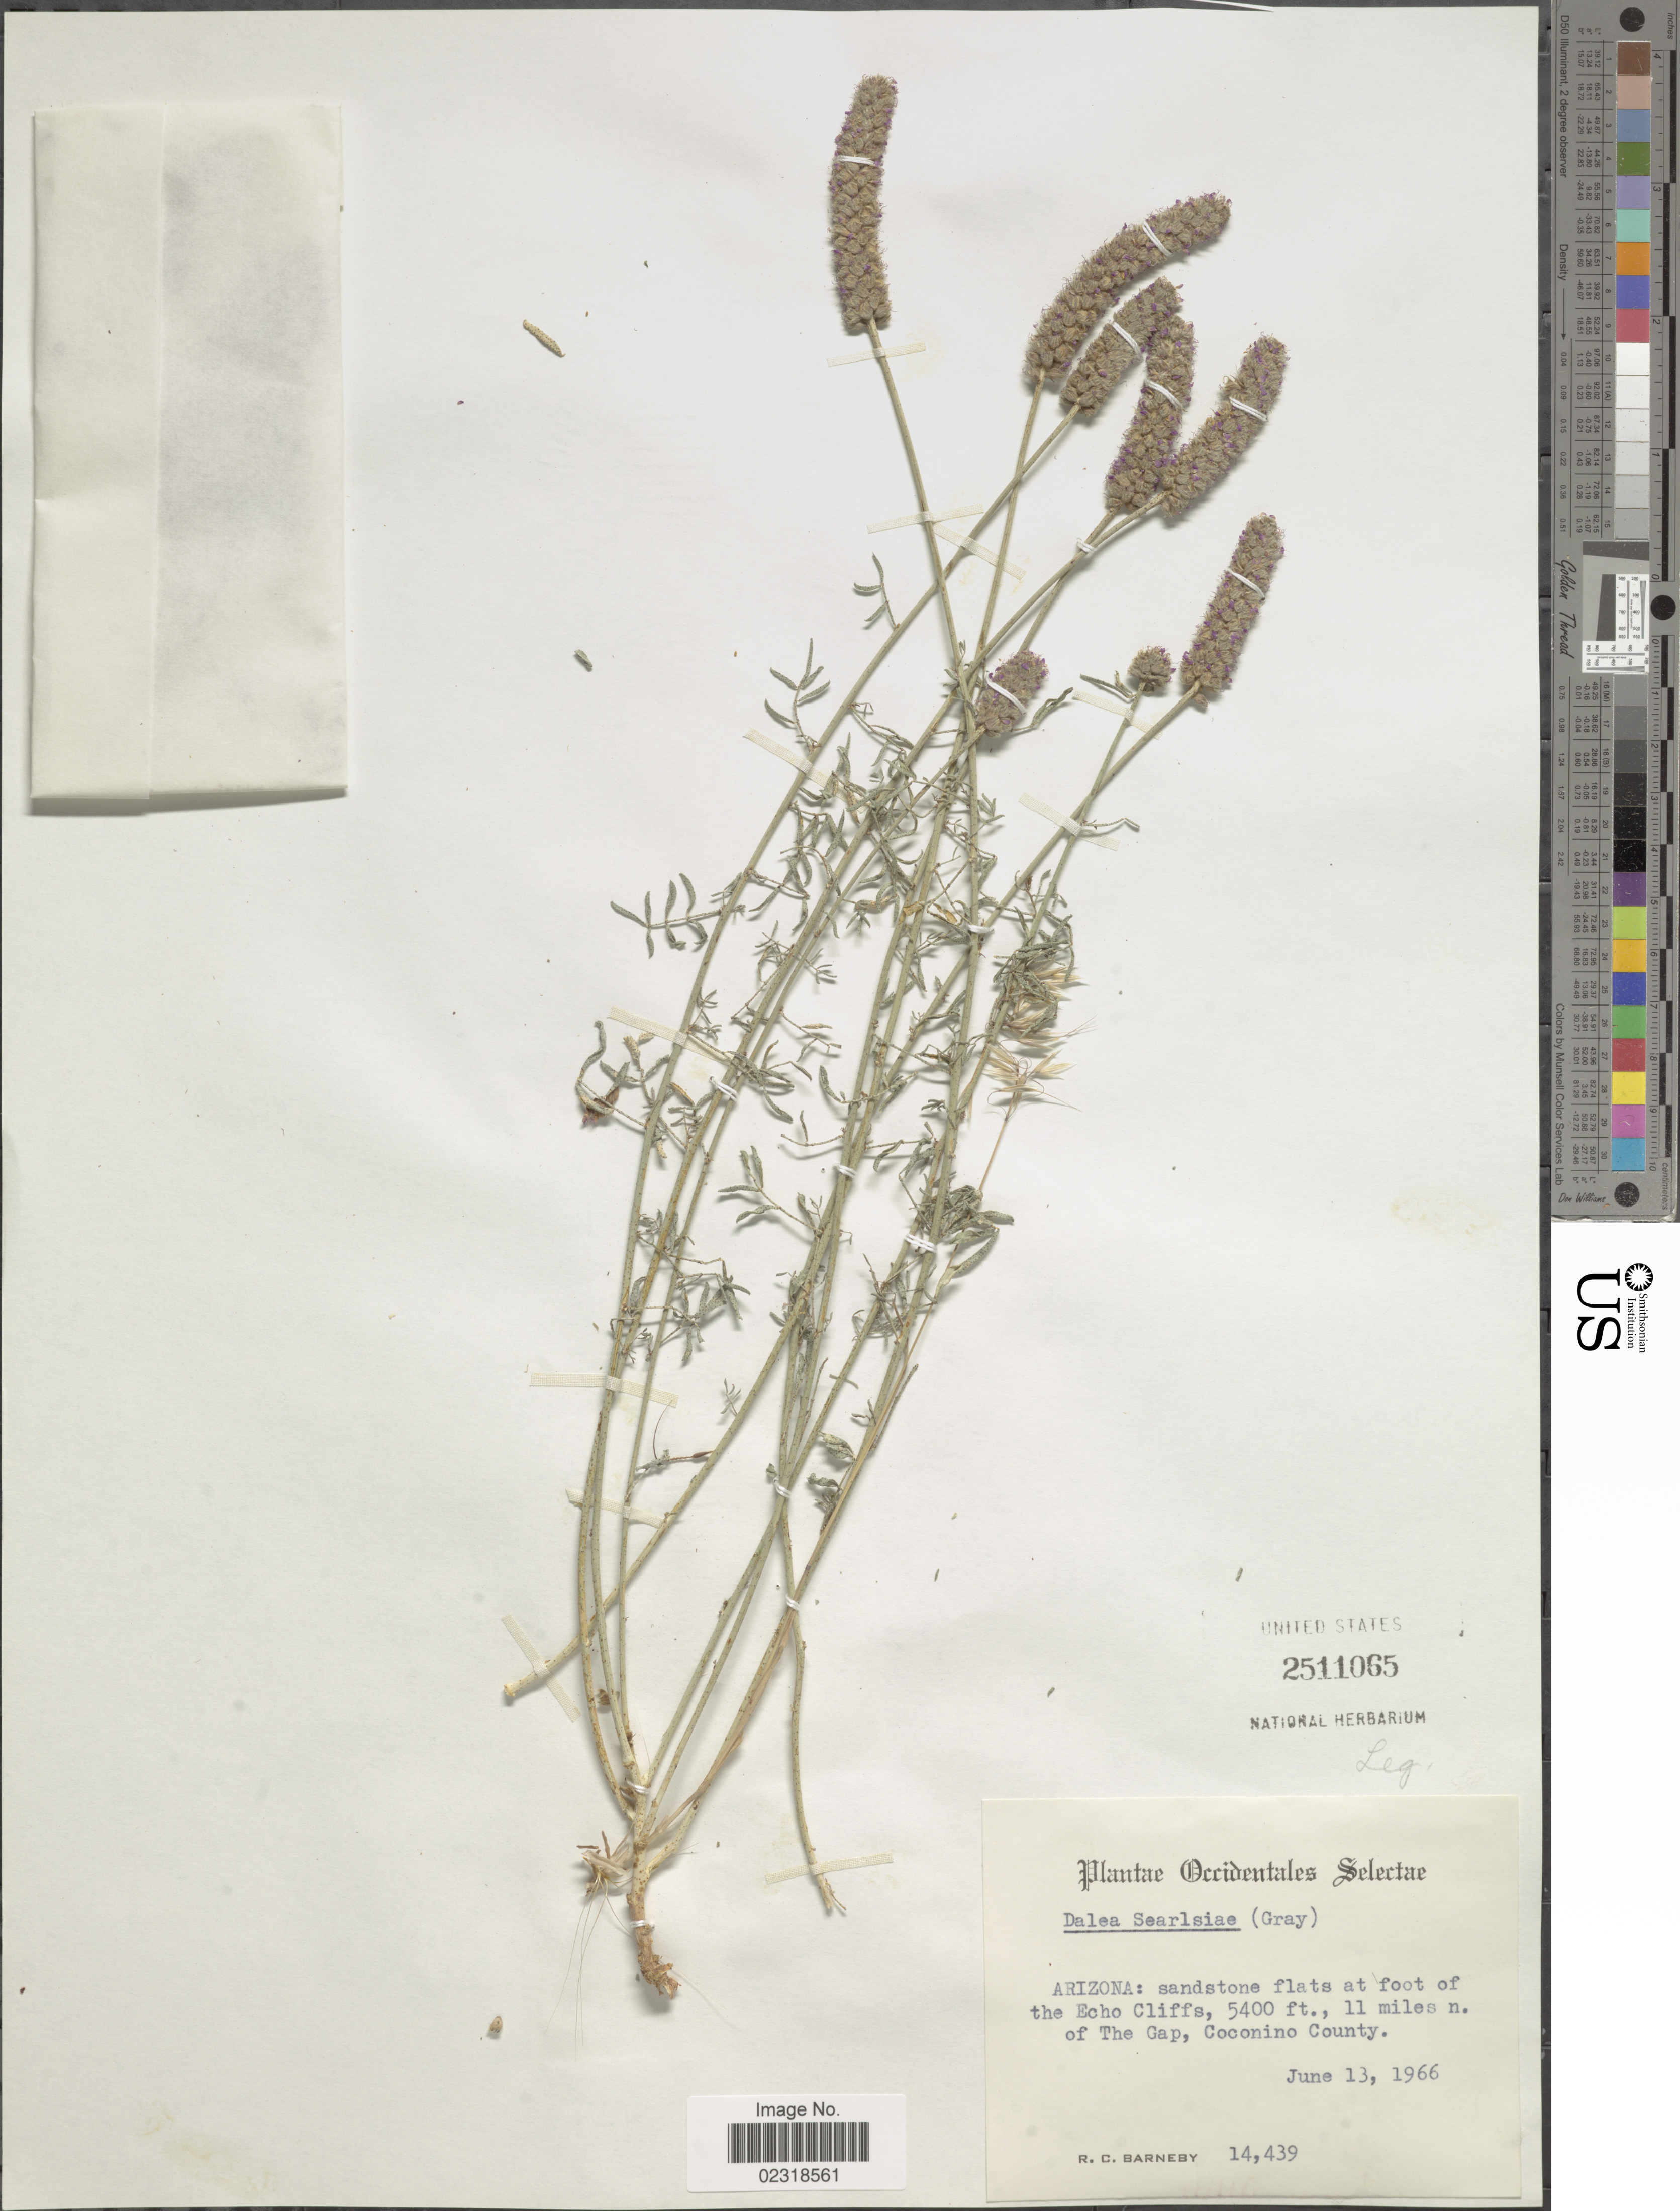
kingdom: Plantae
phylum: Tracheophyta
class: Magnoliopsida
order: Fabales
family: Fabaceae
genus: Dalea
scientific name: Dalea searlsiae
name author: (A. Gray) Barneby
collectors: R. C. Barneby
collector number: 14439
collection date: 1966-06-13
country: United States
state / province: Arizona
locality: Arizona: sandstone flats at foot of the Echo Cliffs, 11 miles n. of The Gap, Coconino County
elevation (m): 1646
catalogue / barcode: US 2511065